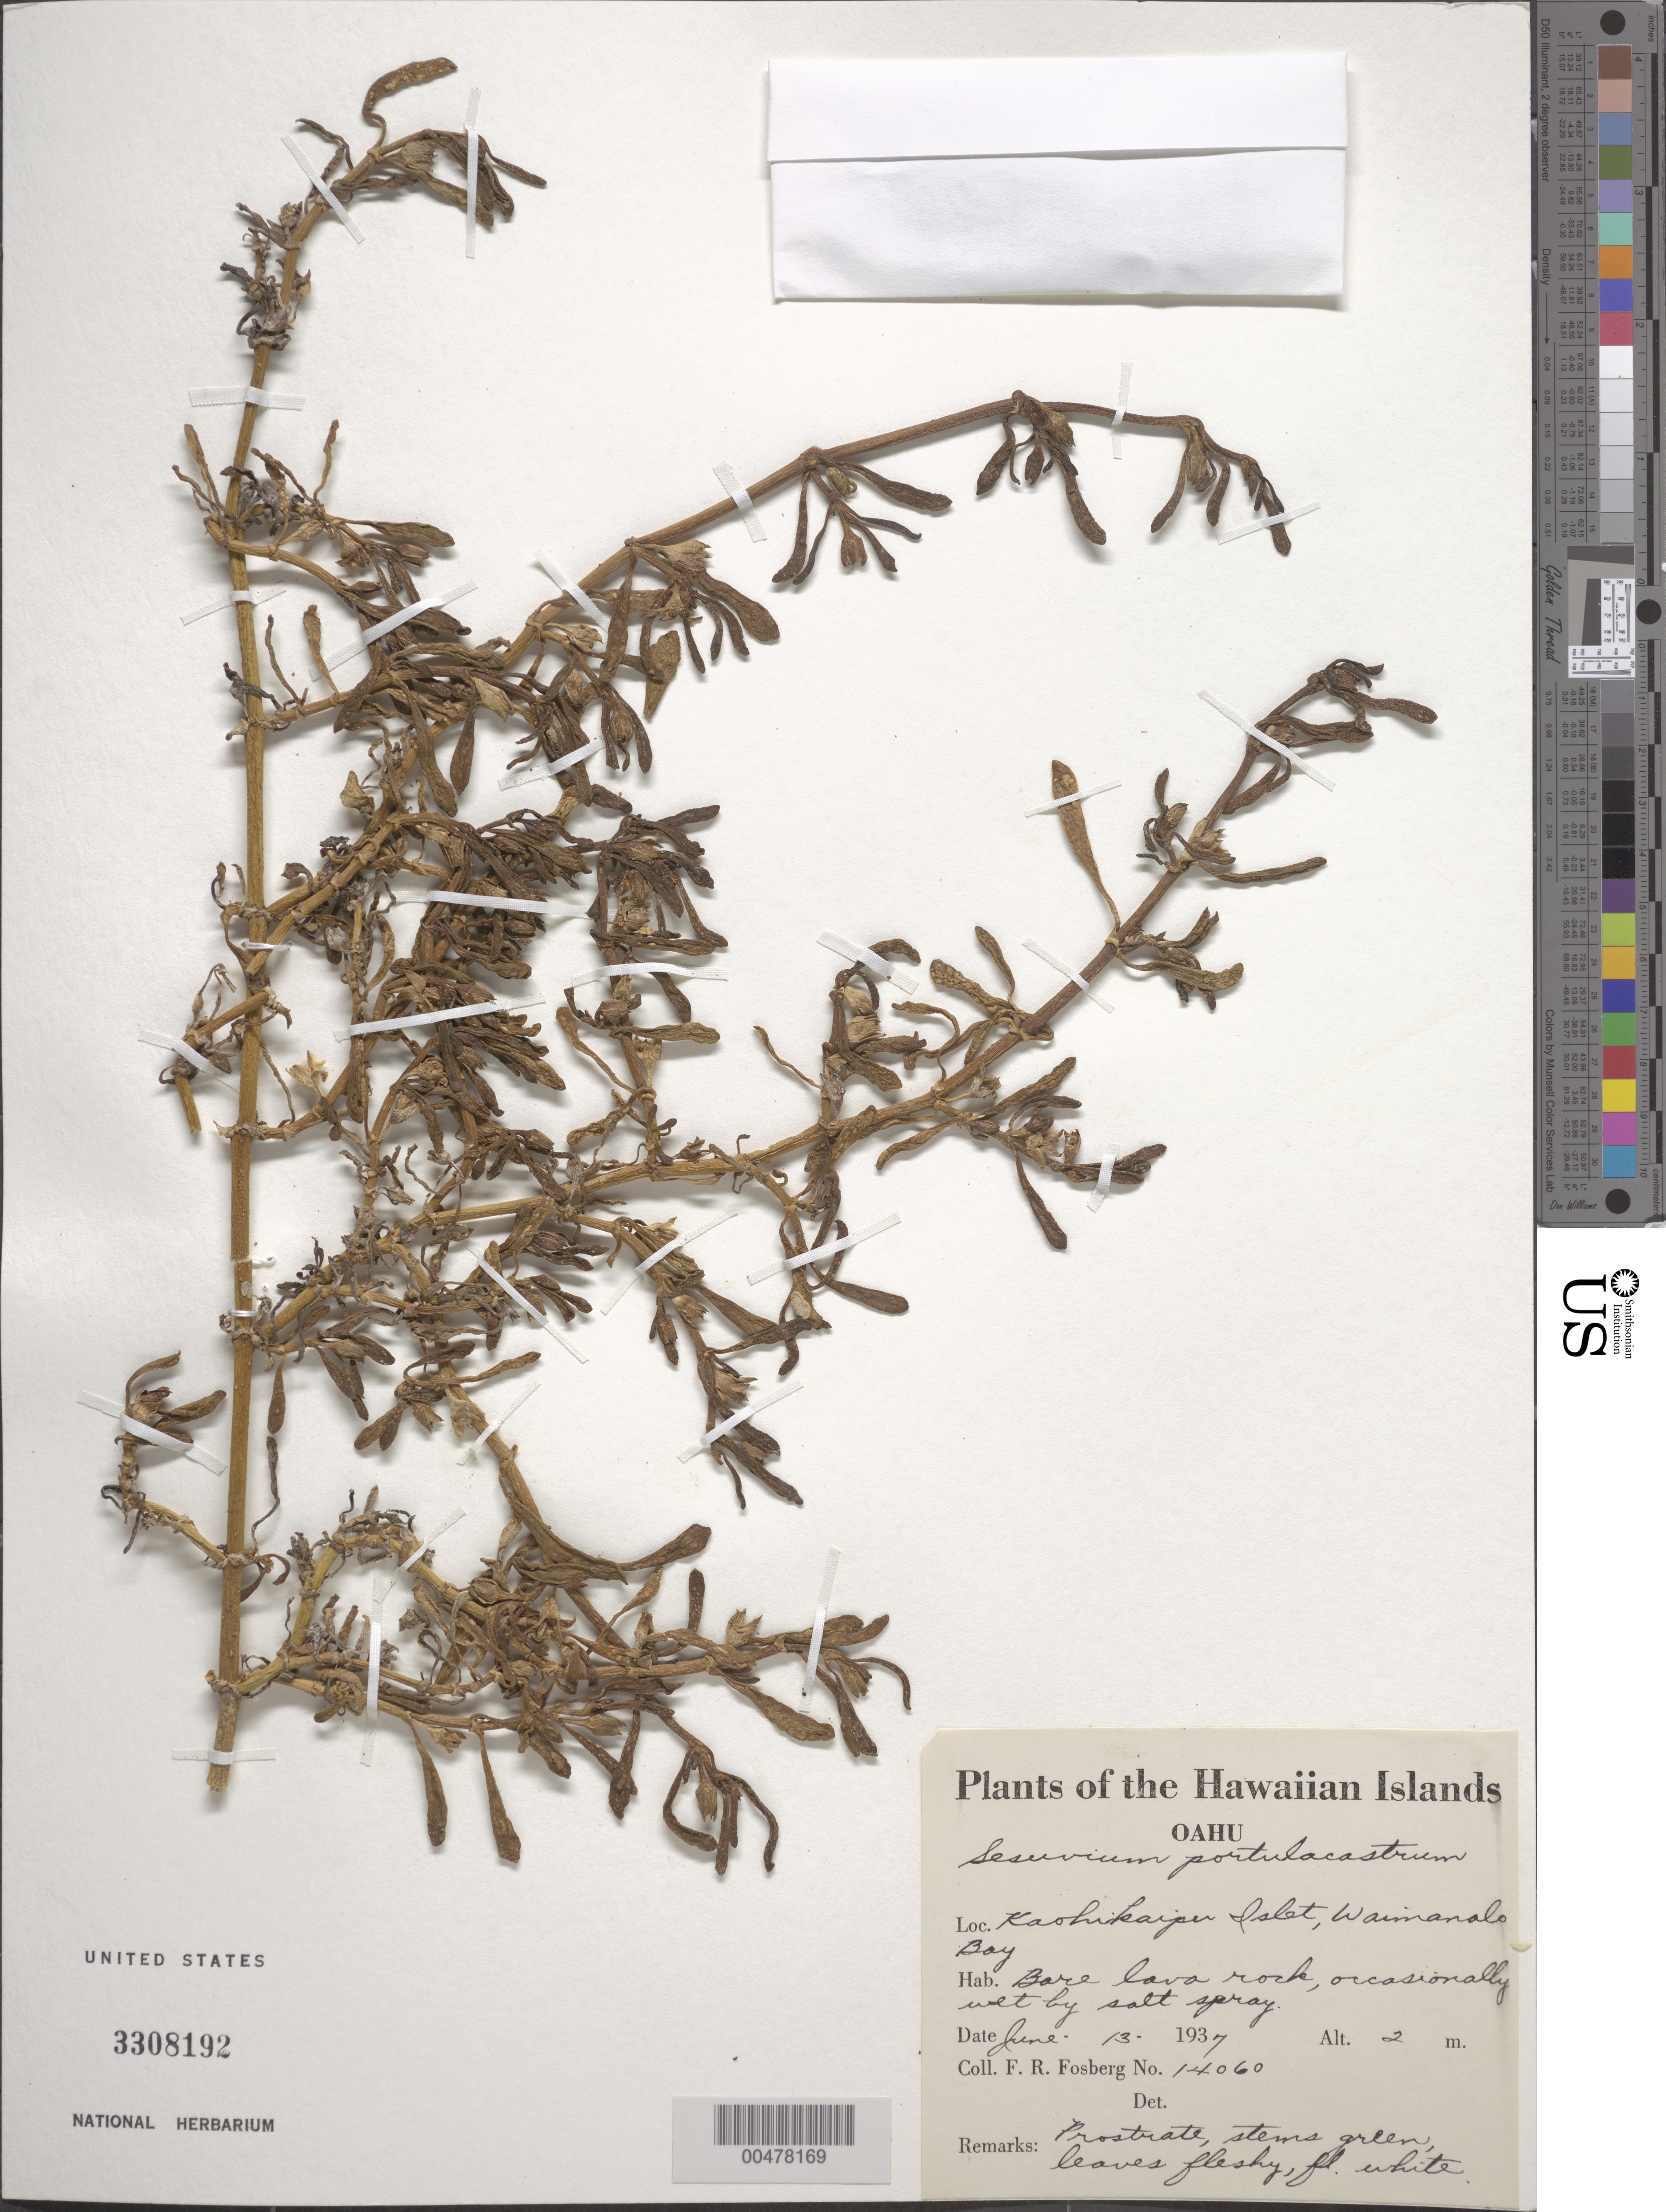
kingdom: Plantae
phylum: Tracheophyta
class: Magnoliopsida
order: Caryophyllales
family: Aizoaceae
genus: Sesuvium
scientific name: Sesuvium portulacastrum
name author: (L.) L.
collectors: F. R. Fosberg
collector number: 14060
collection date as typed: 13 Jun 1937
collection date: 1937-06-13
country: United States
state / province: Hawaii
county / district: Honolulu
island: Oahu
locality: Waimanalo Bay, Kaohikaipu Island (State Bird Refuge)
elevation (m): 2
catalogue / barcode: US 3308192